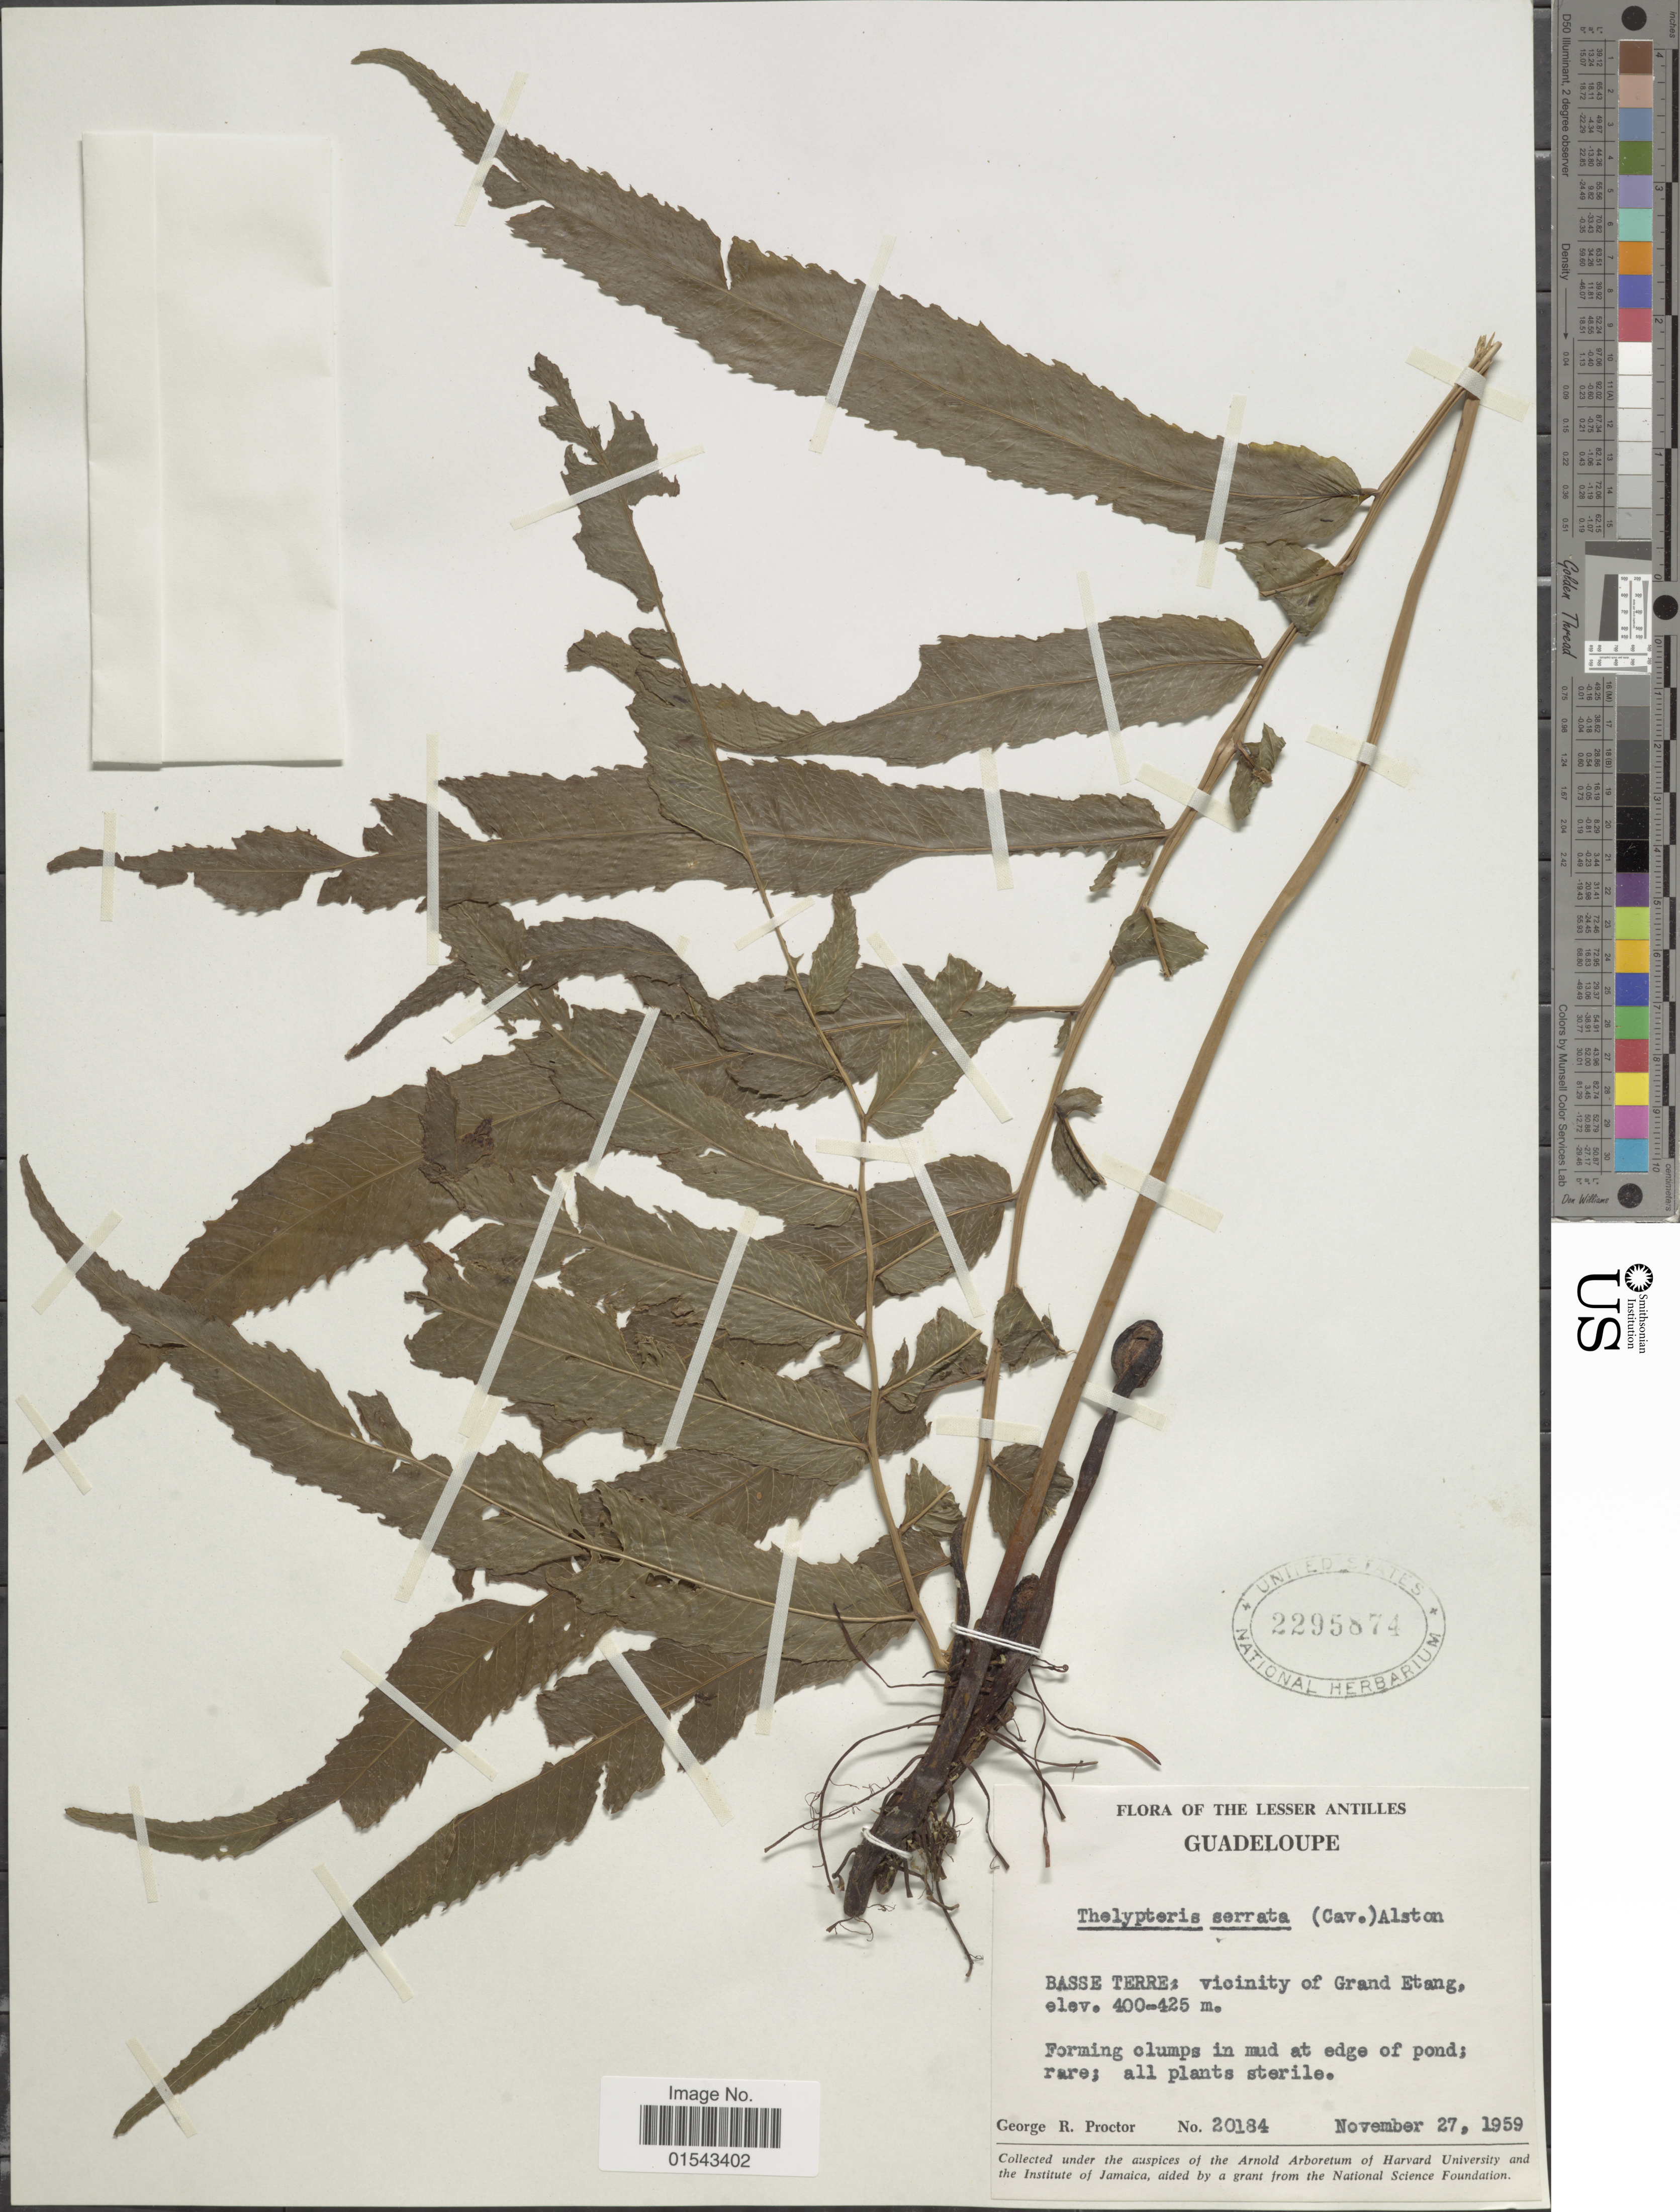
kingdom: Plantae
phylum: Tracheophyta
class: Polypodiopsida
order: Polypodiales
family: Thelypteridaceae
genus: Meniscium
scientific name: Meniscium serratum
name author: Cav.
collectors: G. R. Proctor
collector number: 20184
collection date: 1959-11-27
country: Guadeloupe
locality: Lesser Antilles. Basse Terre: vicinity of Grand Etang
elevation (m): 400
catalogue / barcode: US 2295874